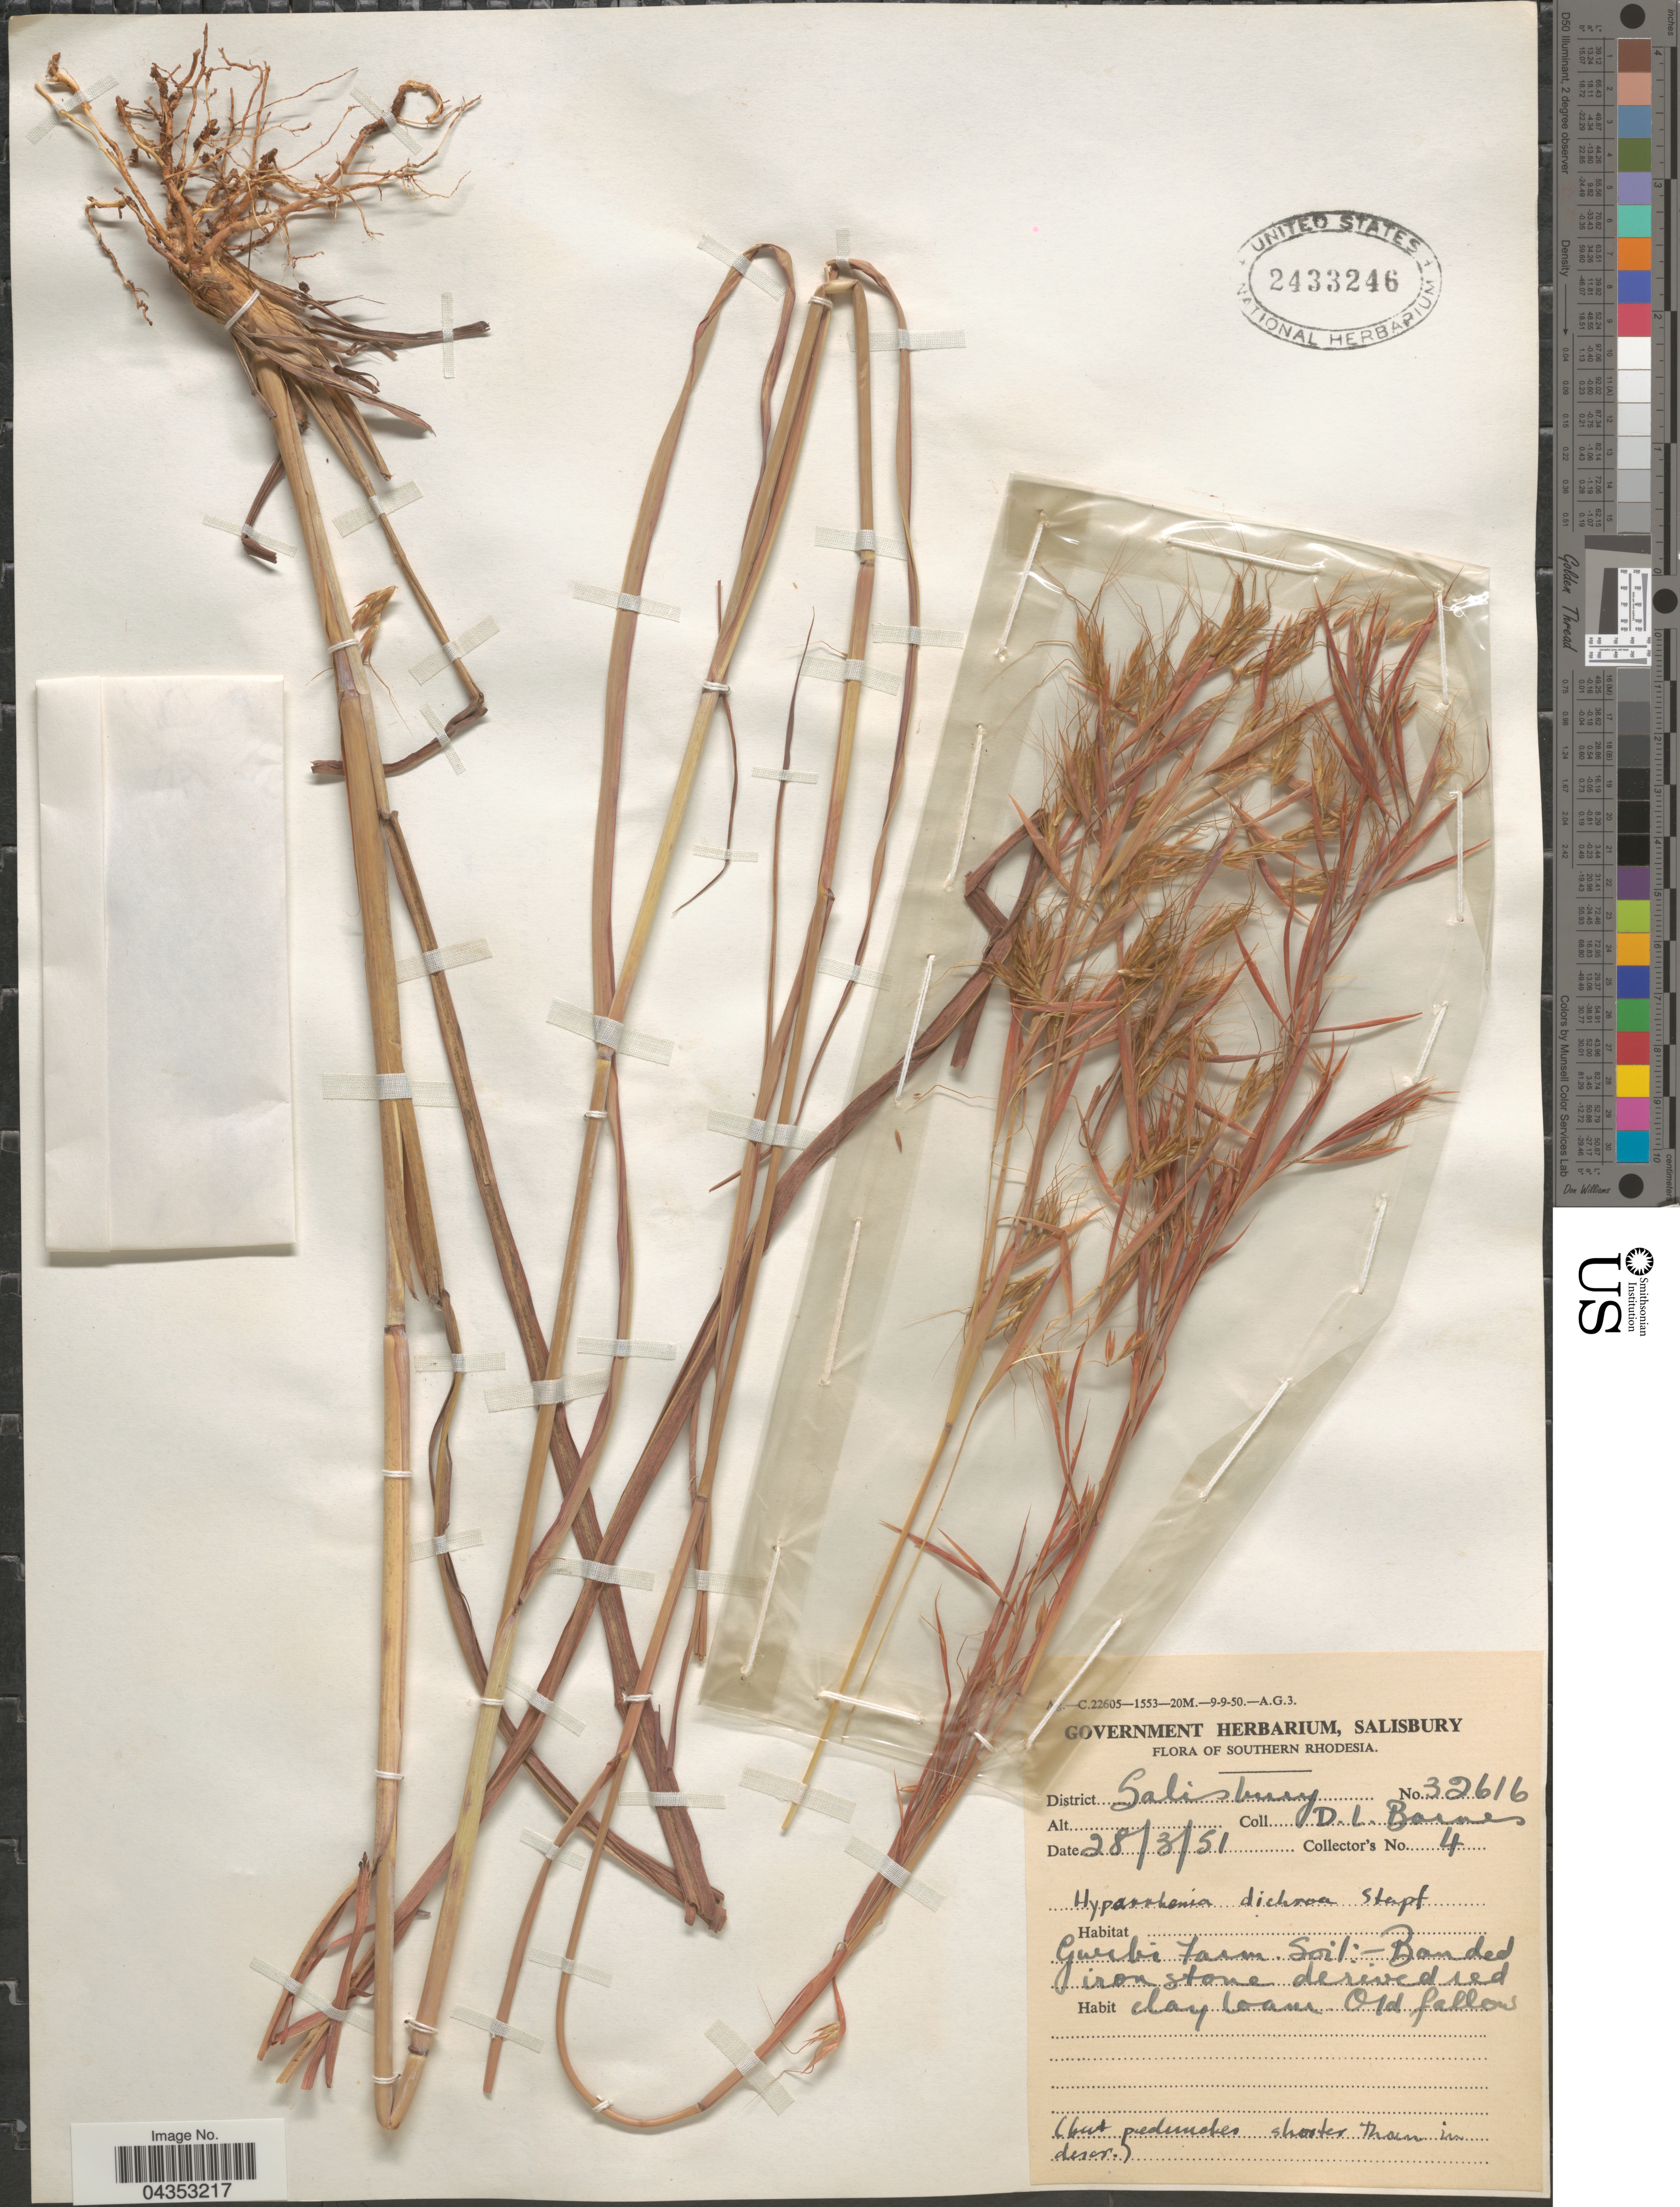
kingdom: Plantae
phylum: Tracheophyta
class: Liliopsida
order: Poales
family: Poaceae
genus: Hyparrhenia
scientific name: Hyparrhenia dichroa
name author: (Steud.) Stapf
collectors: D. Barnes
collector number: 4/32616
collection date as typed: Transcribed d/m/y: 28/3/51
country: Zimbabwe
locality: Southern Rhodesia. District Salisbury. Gwebi Farm Soil.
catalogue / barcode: US 2433246